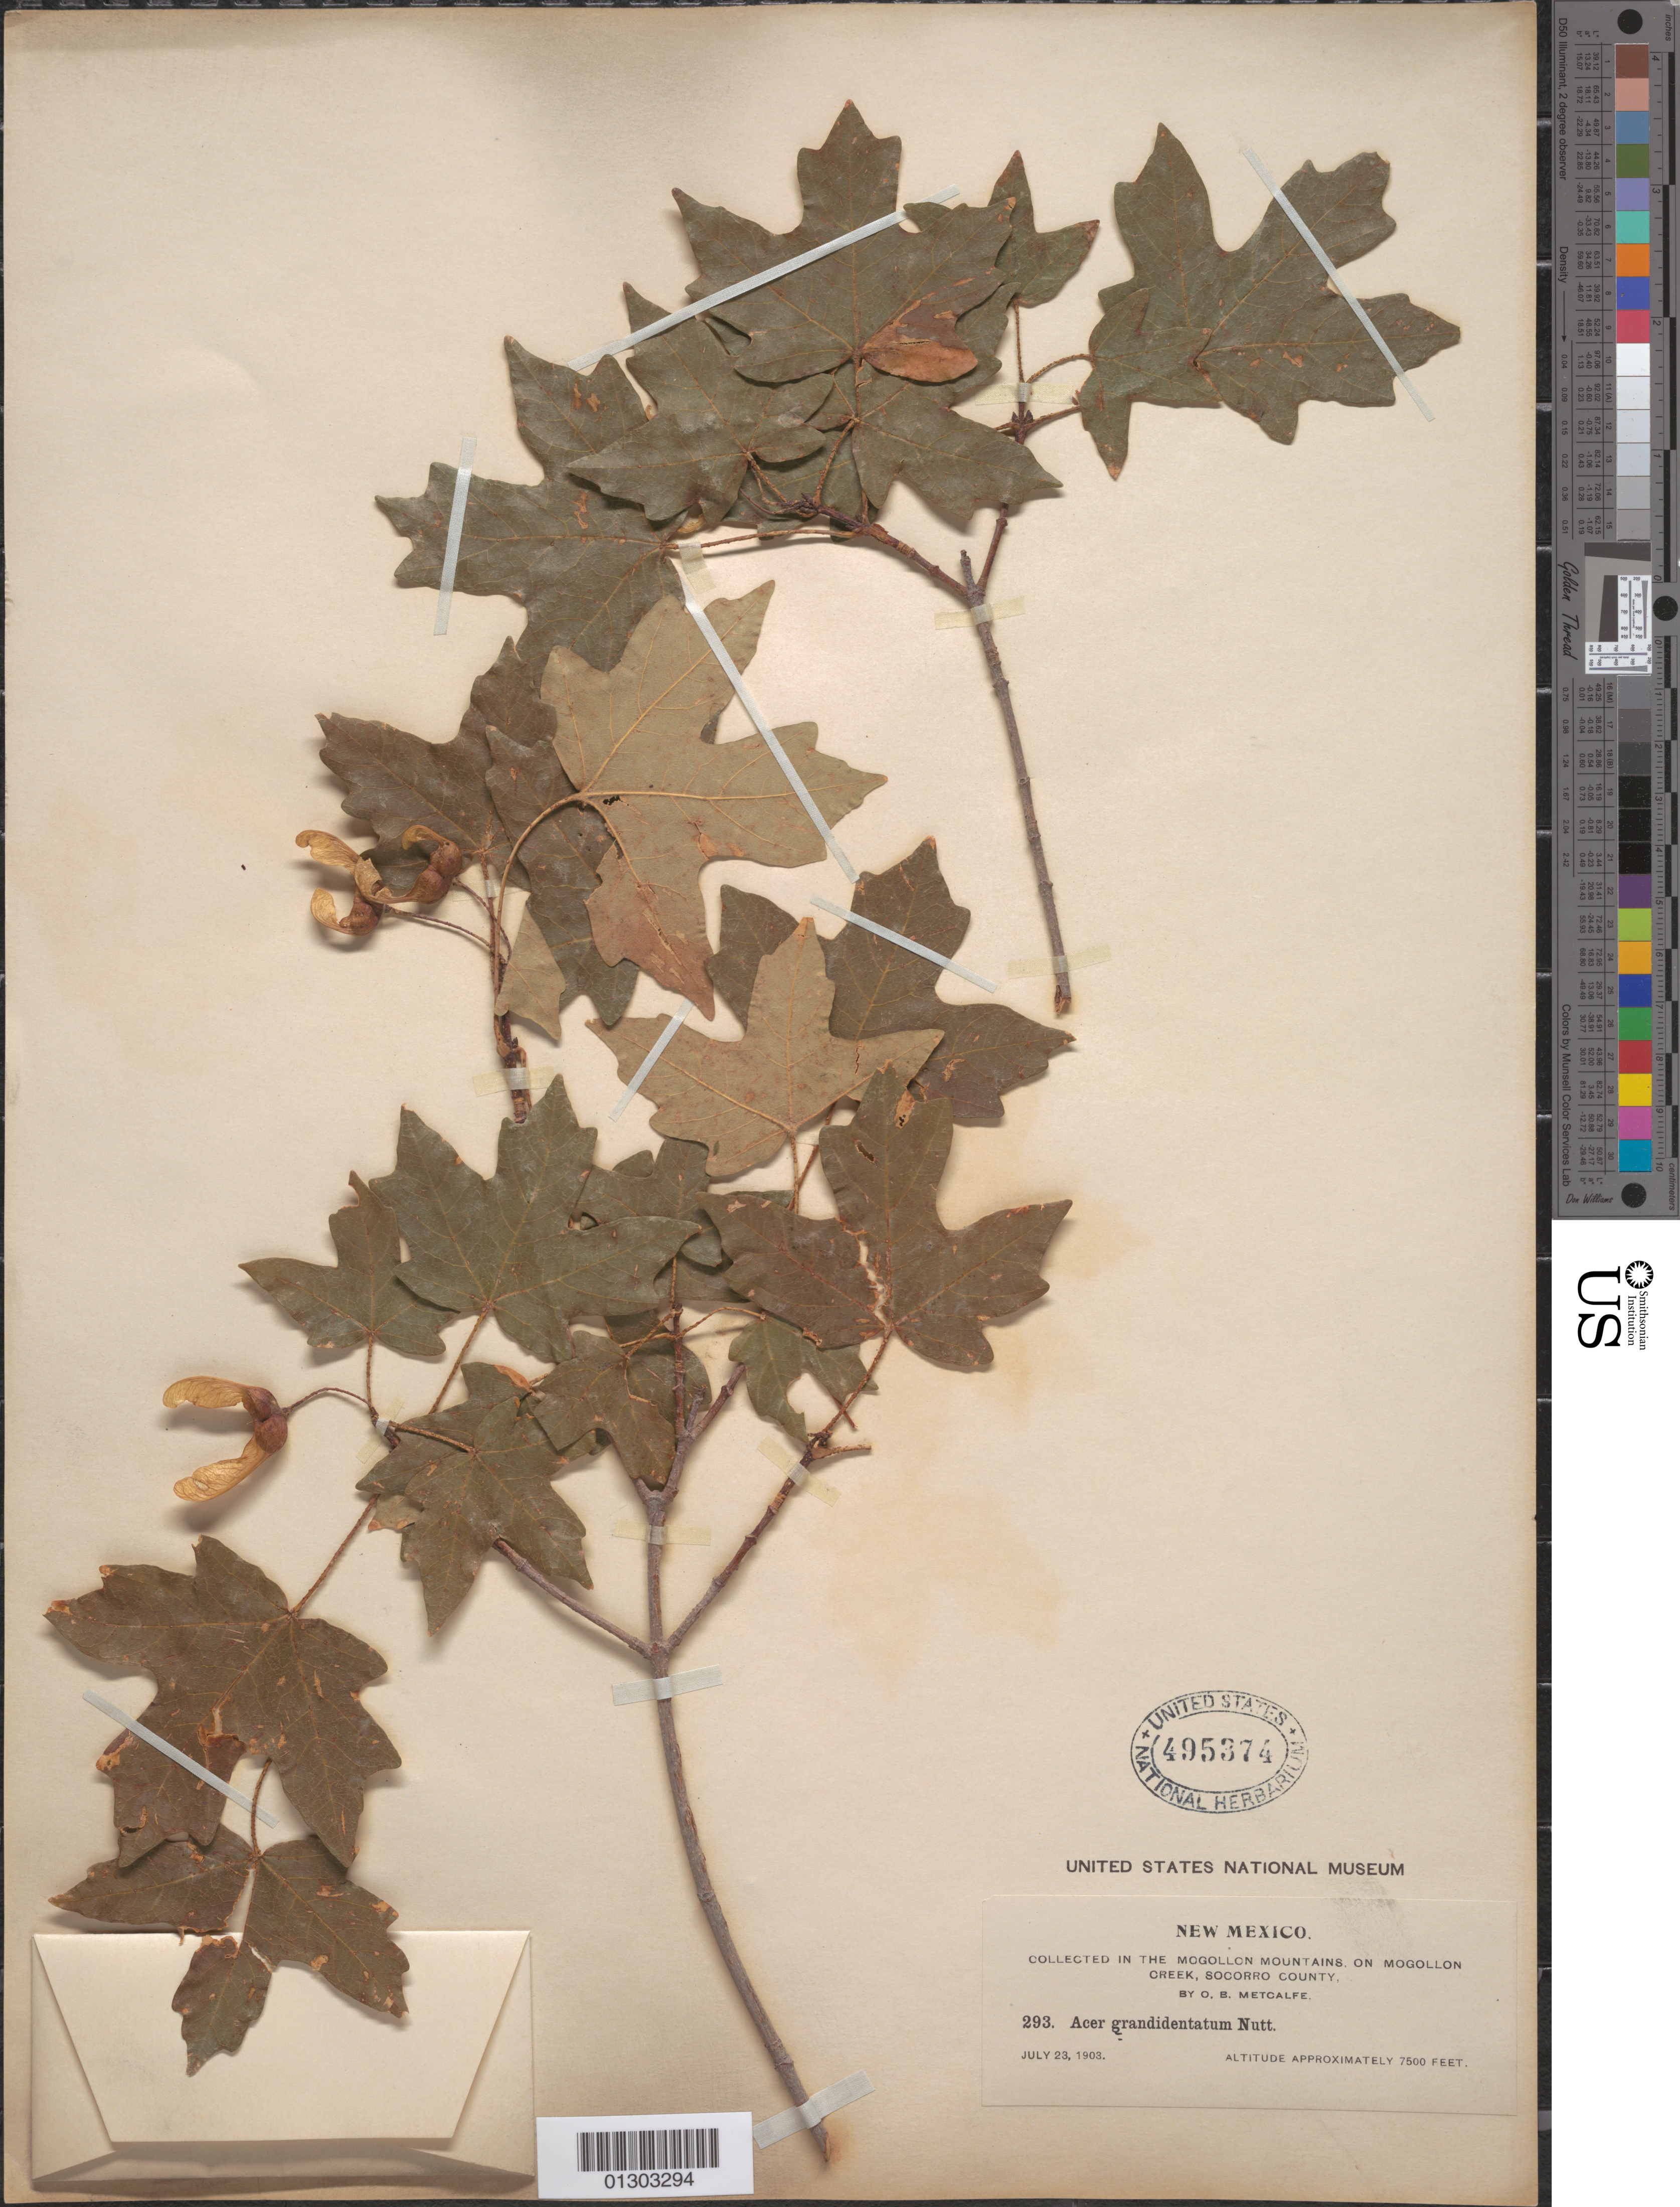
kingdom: Plantae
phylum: Tracheophyta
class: Magnoliopsida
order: Sapindales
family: Sapindaceae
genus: Acer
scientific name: Acer grandidentatum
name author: Nutt.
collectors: O. B. Metcalfe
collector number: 293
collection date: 1903-07-23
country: United States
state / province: New Mexico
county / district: Socorro County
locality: Socorro County, Mogollon Mountains, Mogollon Creek.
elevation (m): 2316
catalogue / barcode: US 495374